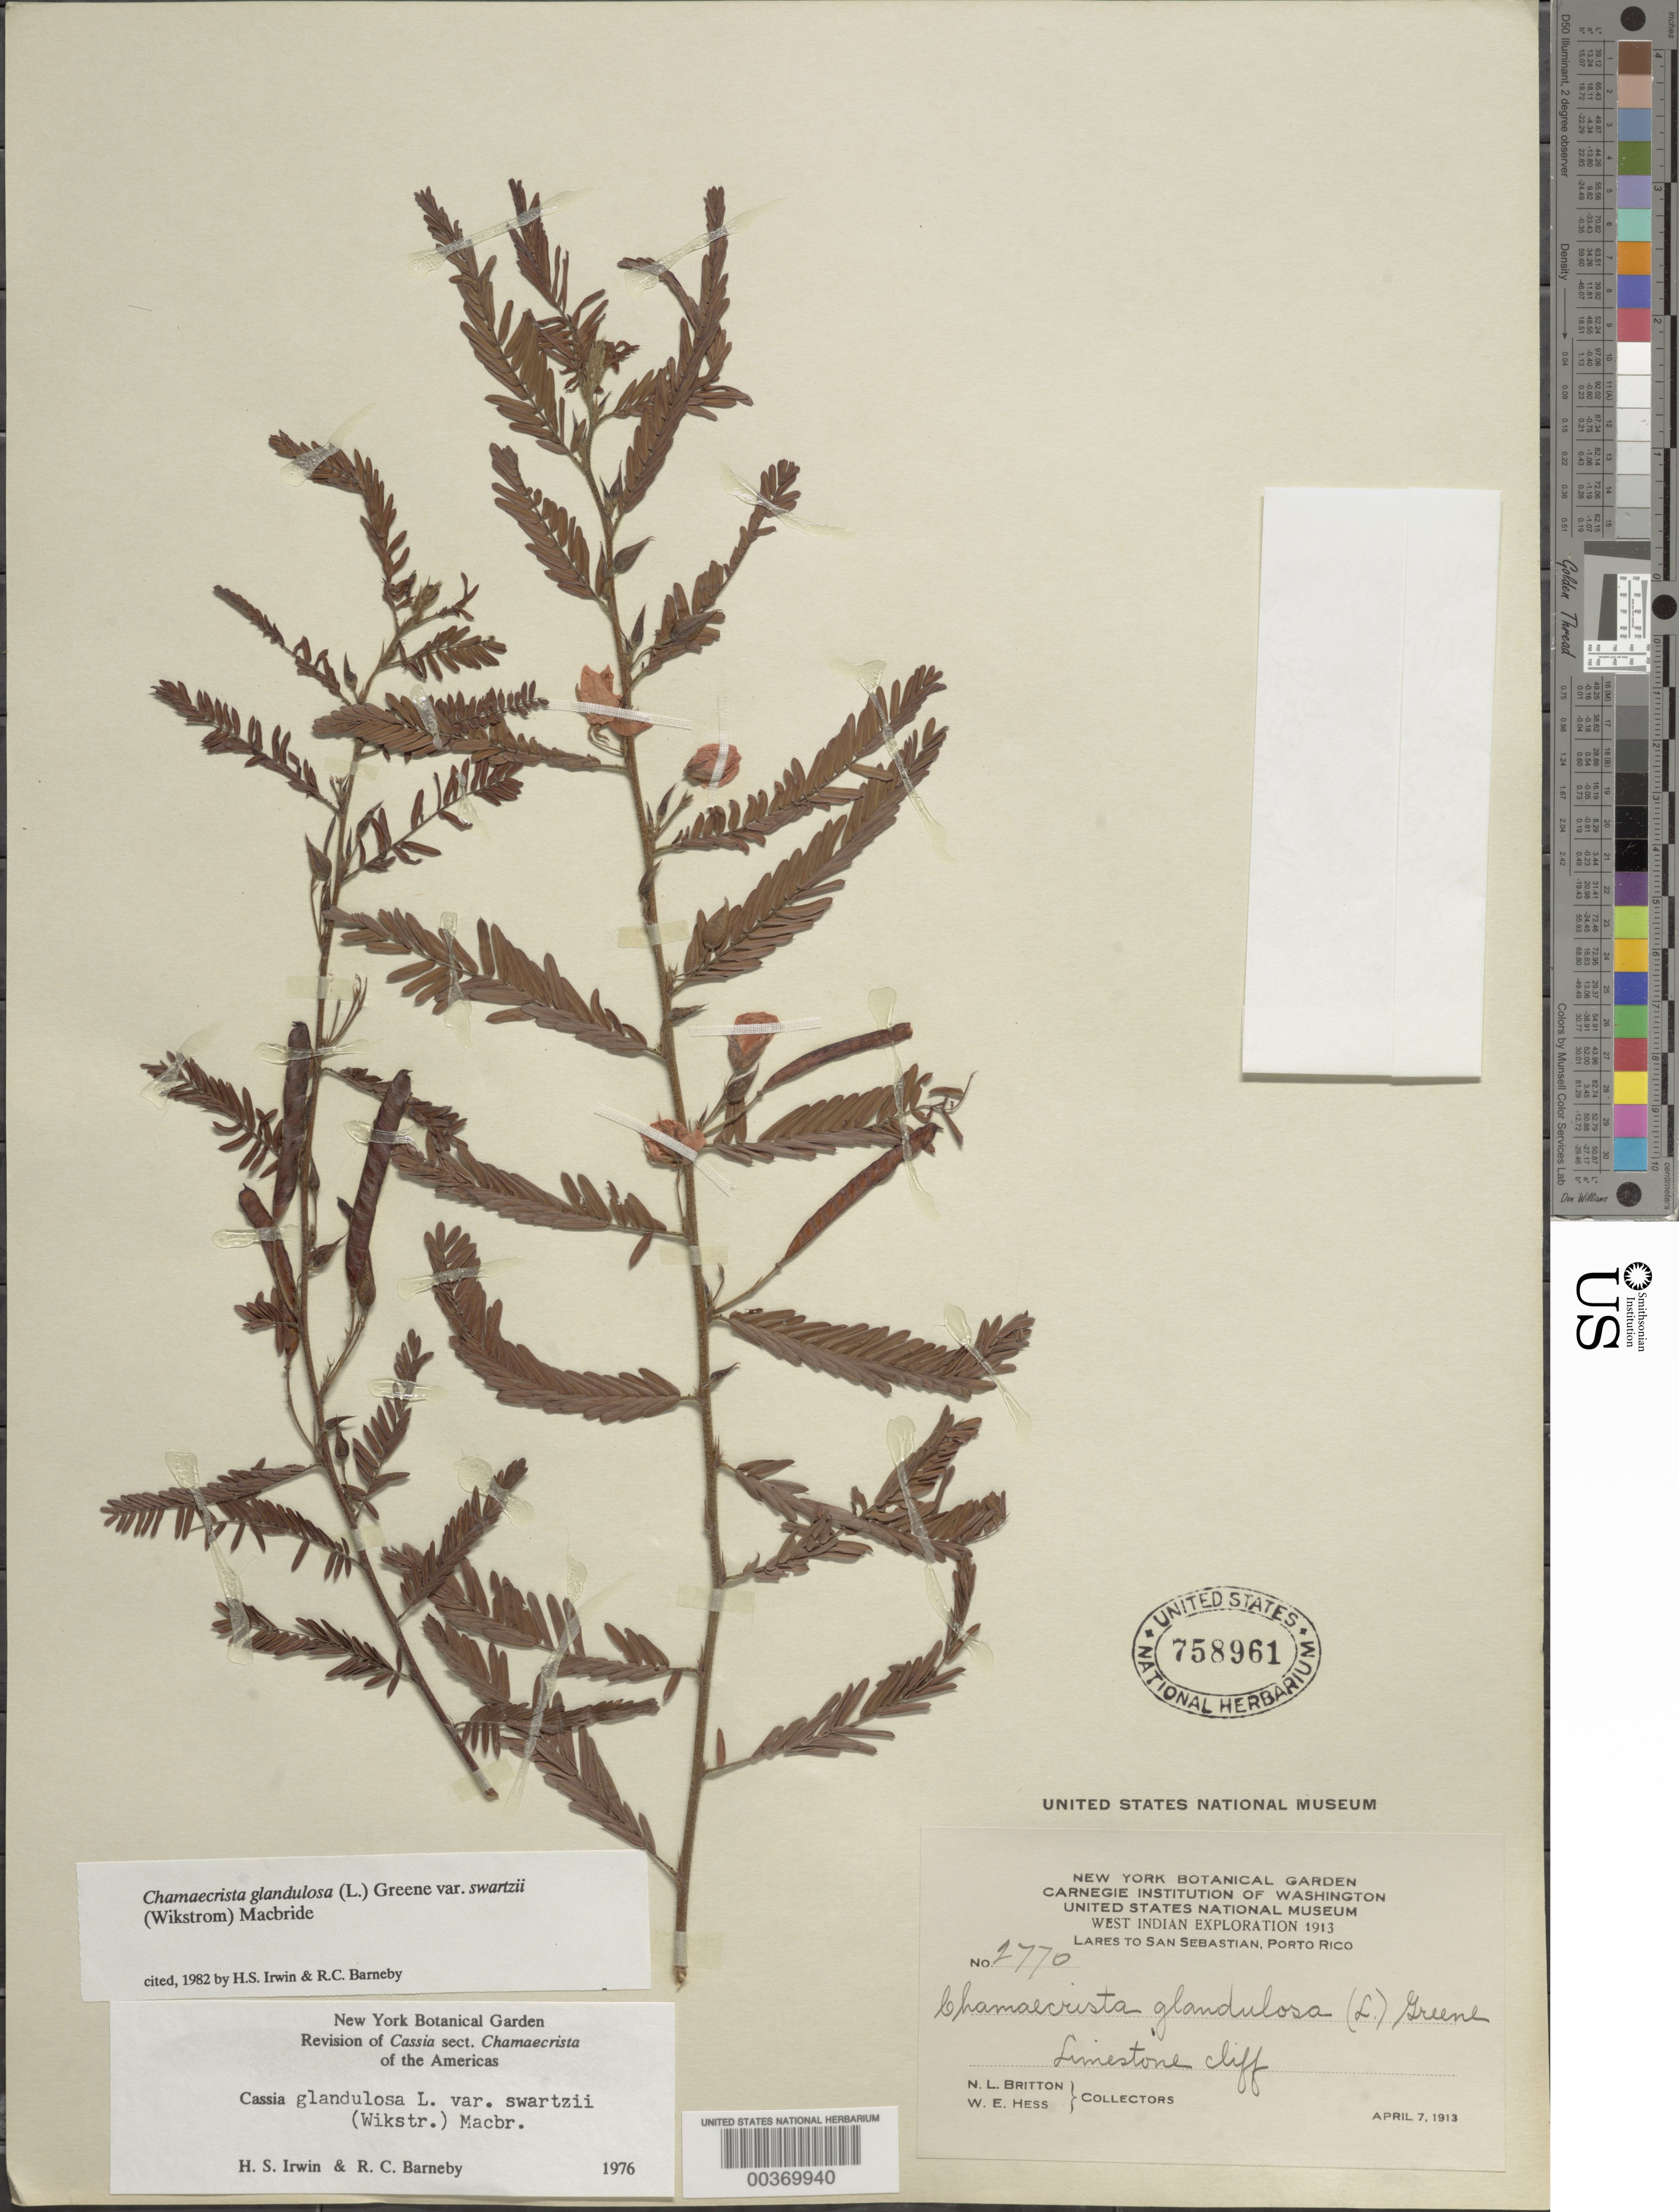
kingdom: Plantae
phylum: Tracheophyta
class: Magnoliopsida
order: Fabales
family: Fabaceae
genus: Chamaecrista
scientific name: Chamaecrista glandulosa var. swartzii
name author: (Wikstr.) H.S. Irwin & Barneby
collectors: N. Britton & W. Hess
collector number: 2770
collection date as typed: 07 Apr 1913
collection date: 1913-04-07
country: Puerto Rico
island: Greater Antilles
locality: Lares to san sebastian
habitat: Limestone cliff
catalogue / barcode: US 758961